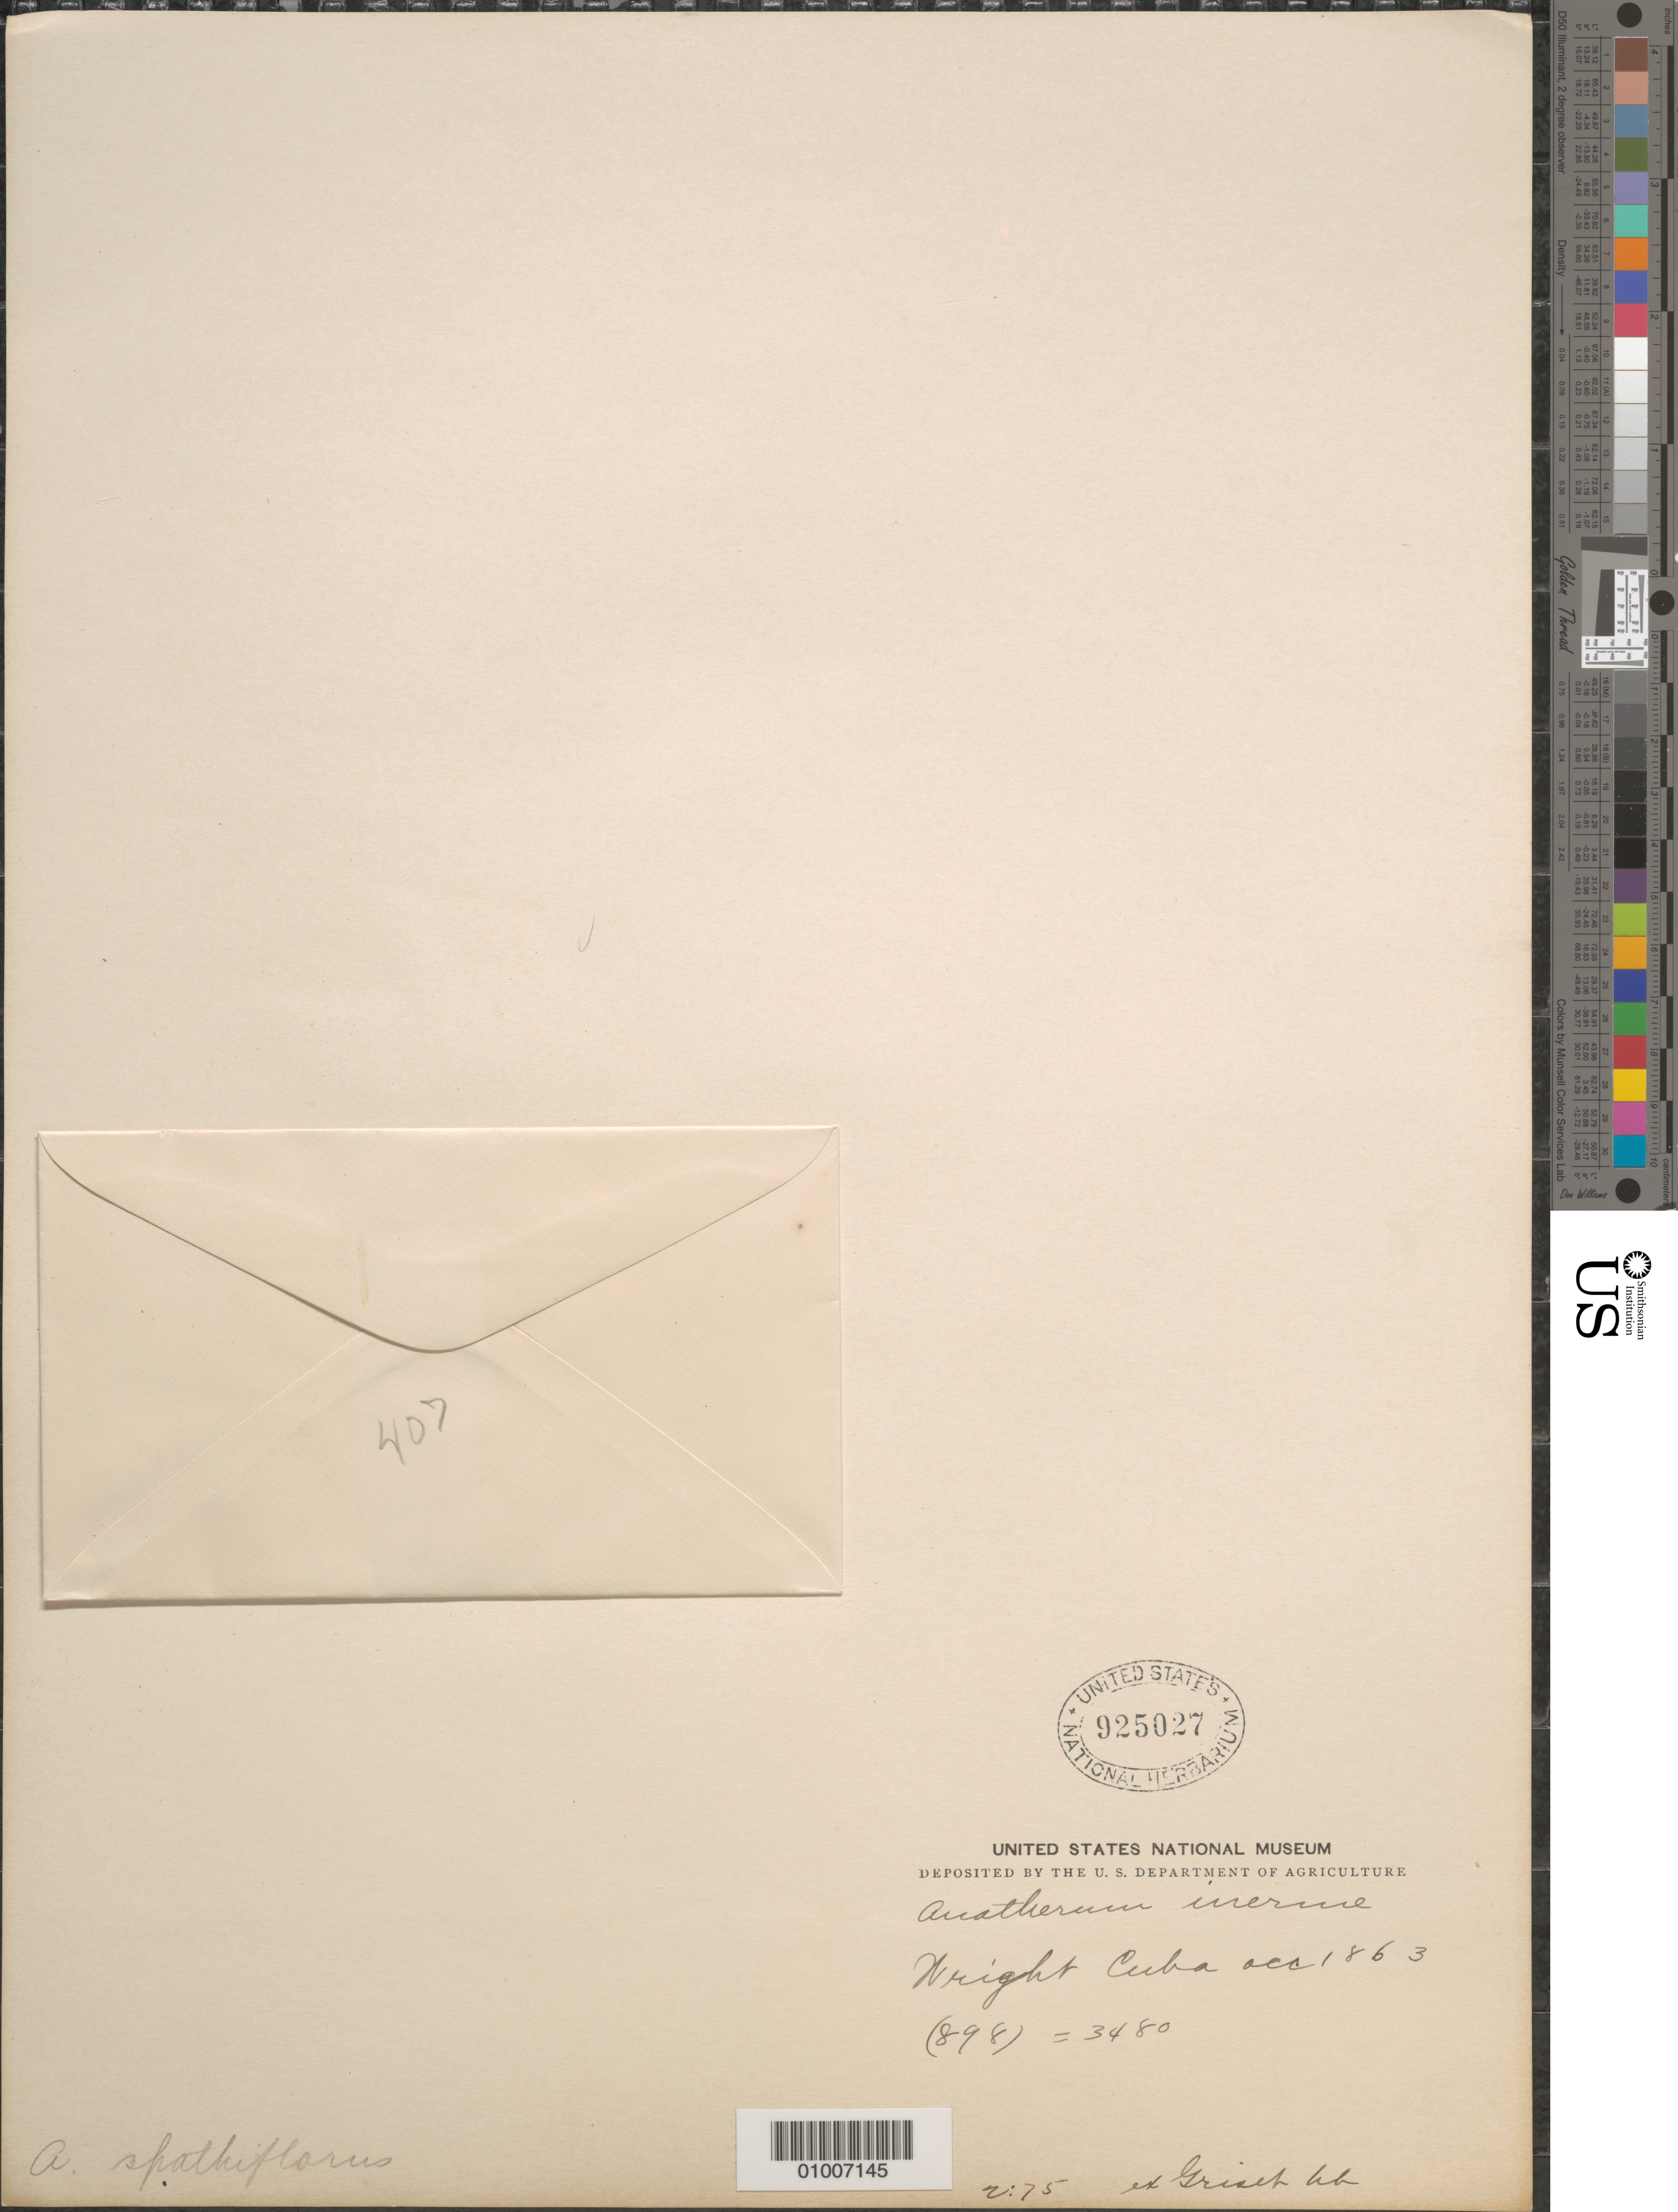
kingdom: Plantae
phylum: Tracheophyta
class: Liliopsida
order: Poales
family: Poaceae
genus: Hypogynium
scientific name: Hypogynium virgatum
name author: (Desv. ex Ham.) Dandy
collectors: C. Wright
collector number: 898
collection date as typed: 1863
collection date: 1863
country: Cuba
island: Cuba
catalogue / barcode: US 925027